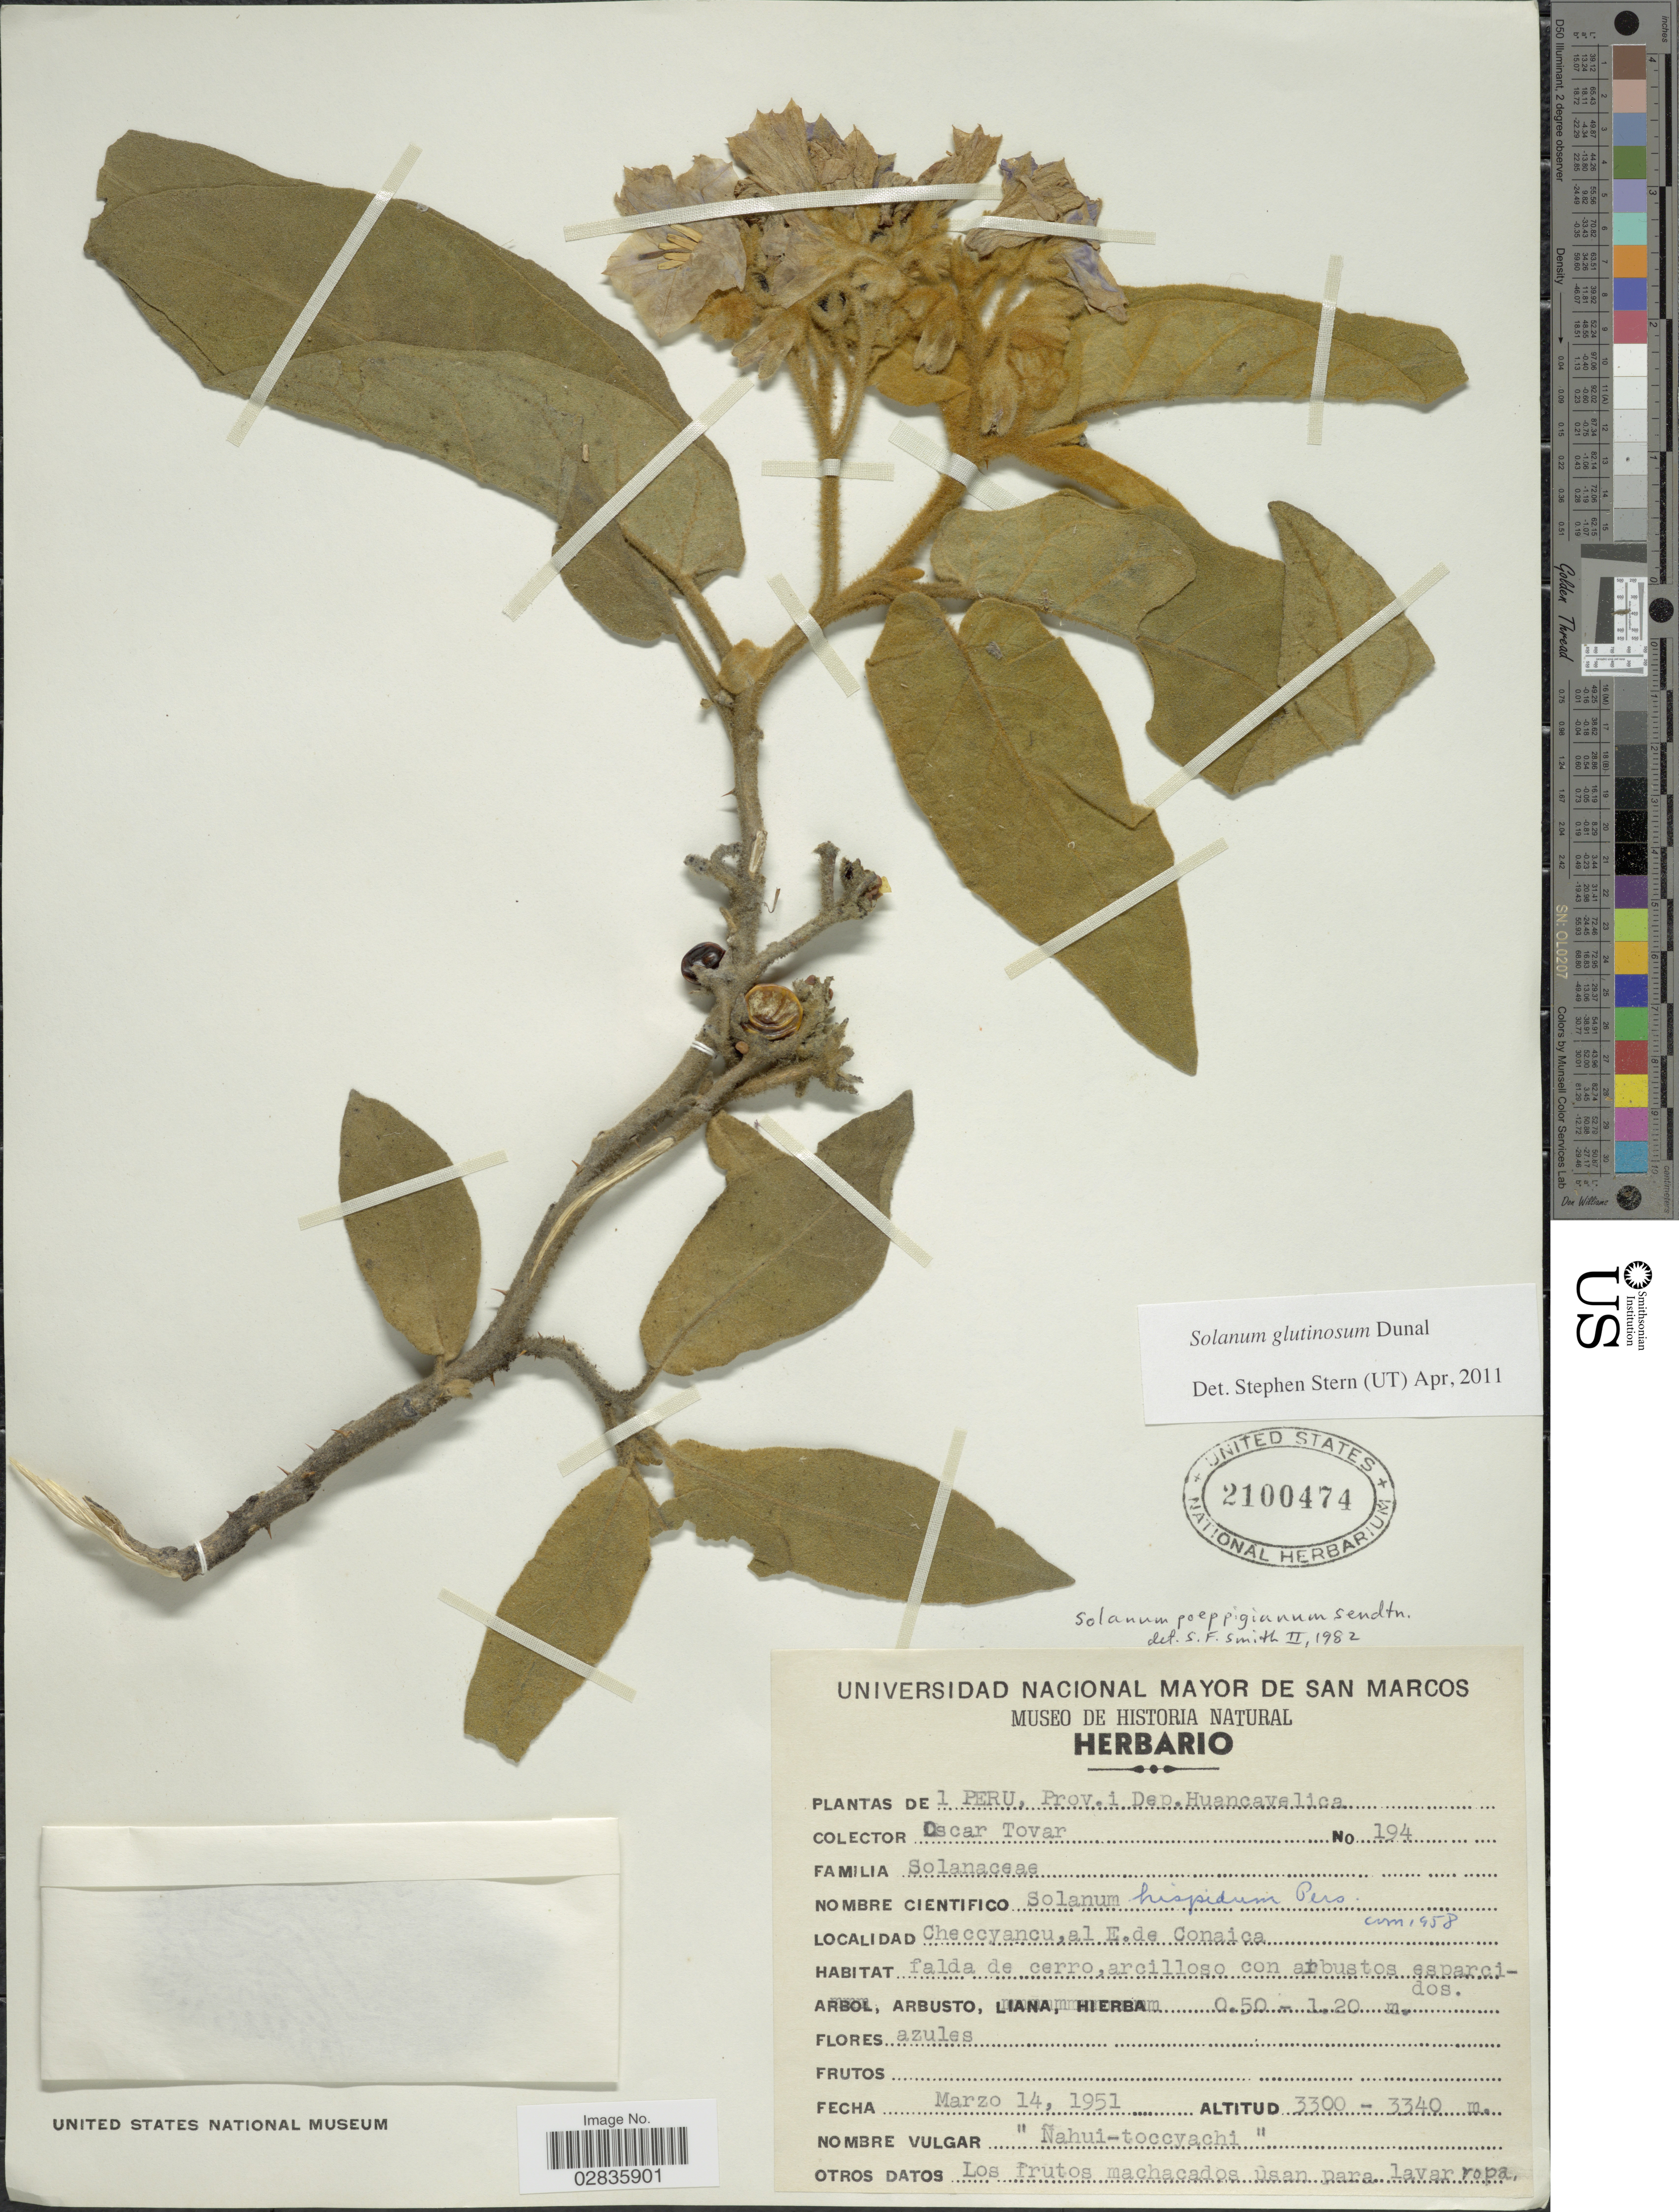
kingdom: Plantae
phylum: Tracheophyta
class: Magnoliopsida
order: Solanales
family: Solanaceae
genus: Solanum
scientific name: Solanum glutinosum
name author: Dunal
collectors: Ó. Tovar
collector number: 194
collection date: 1951-03-14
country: Peru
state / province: Huancavelica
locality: Prov. i Dep. Huancavelica. Checcyancu, al E. de Conaica.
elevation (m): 3300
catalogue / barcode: US 2100474